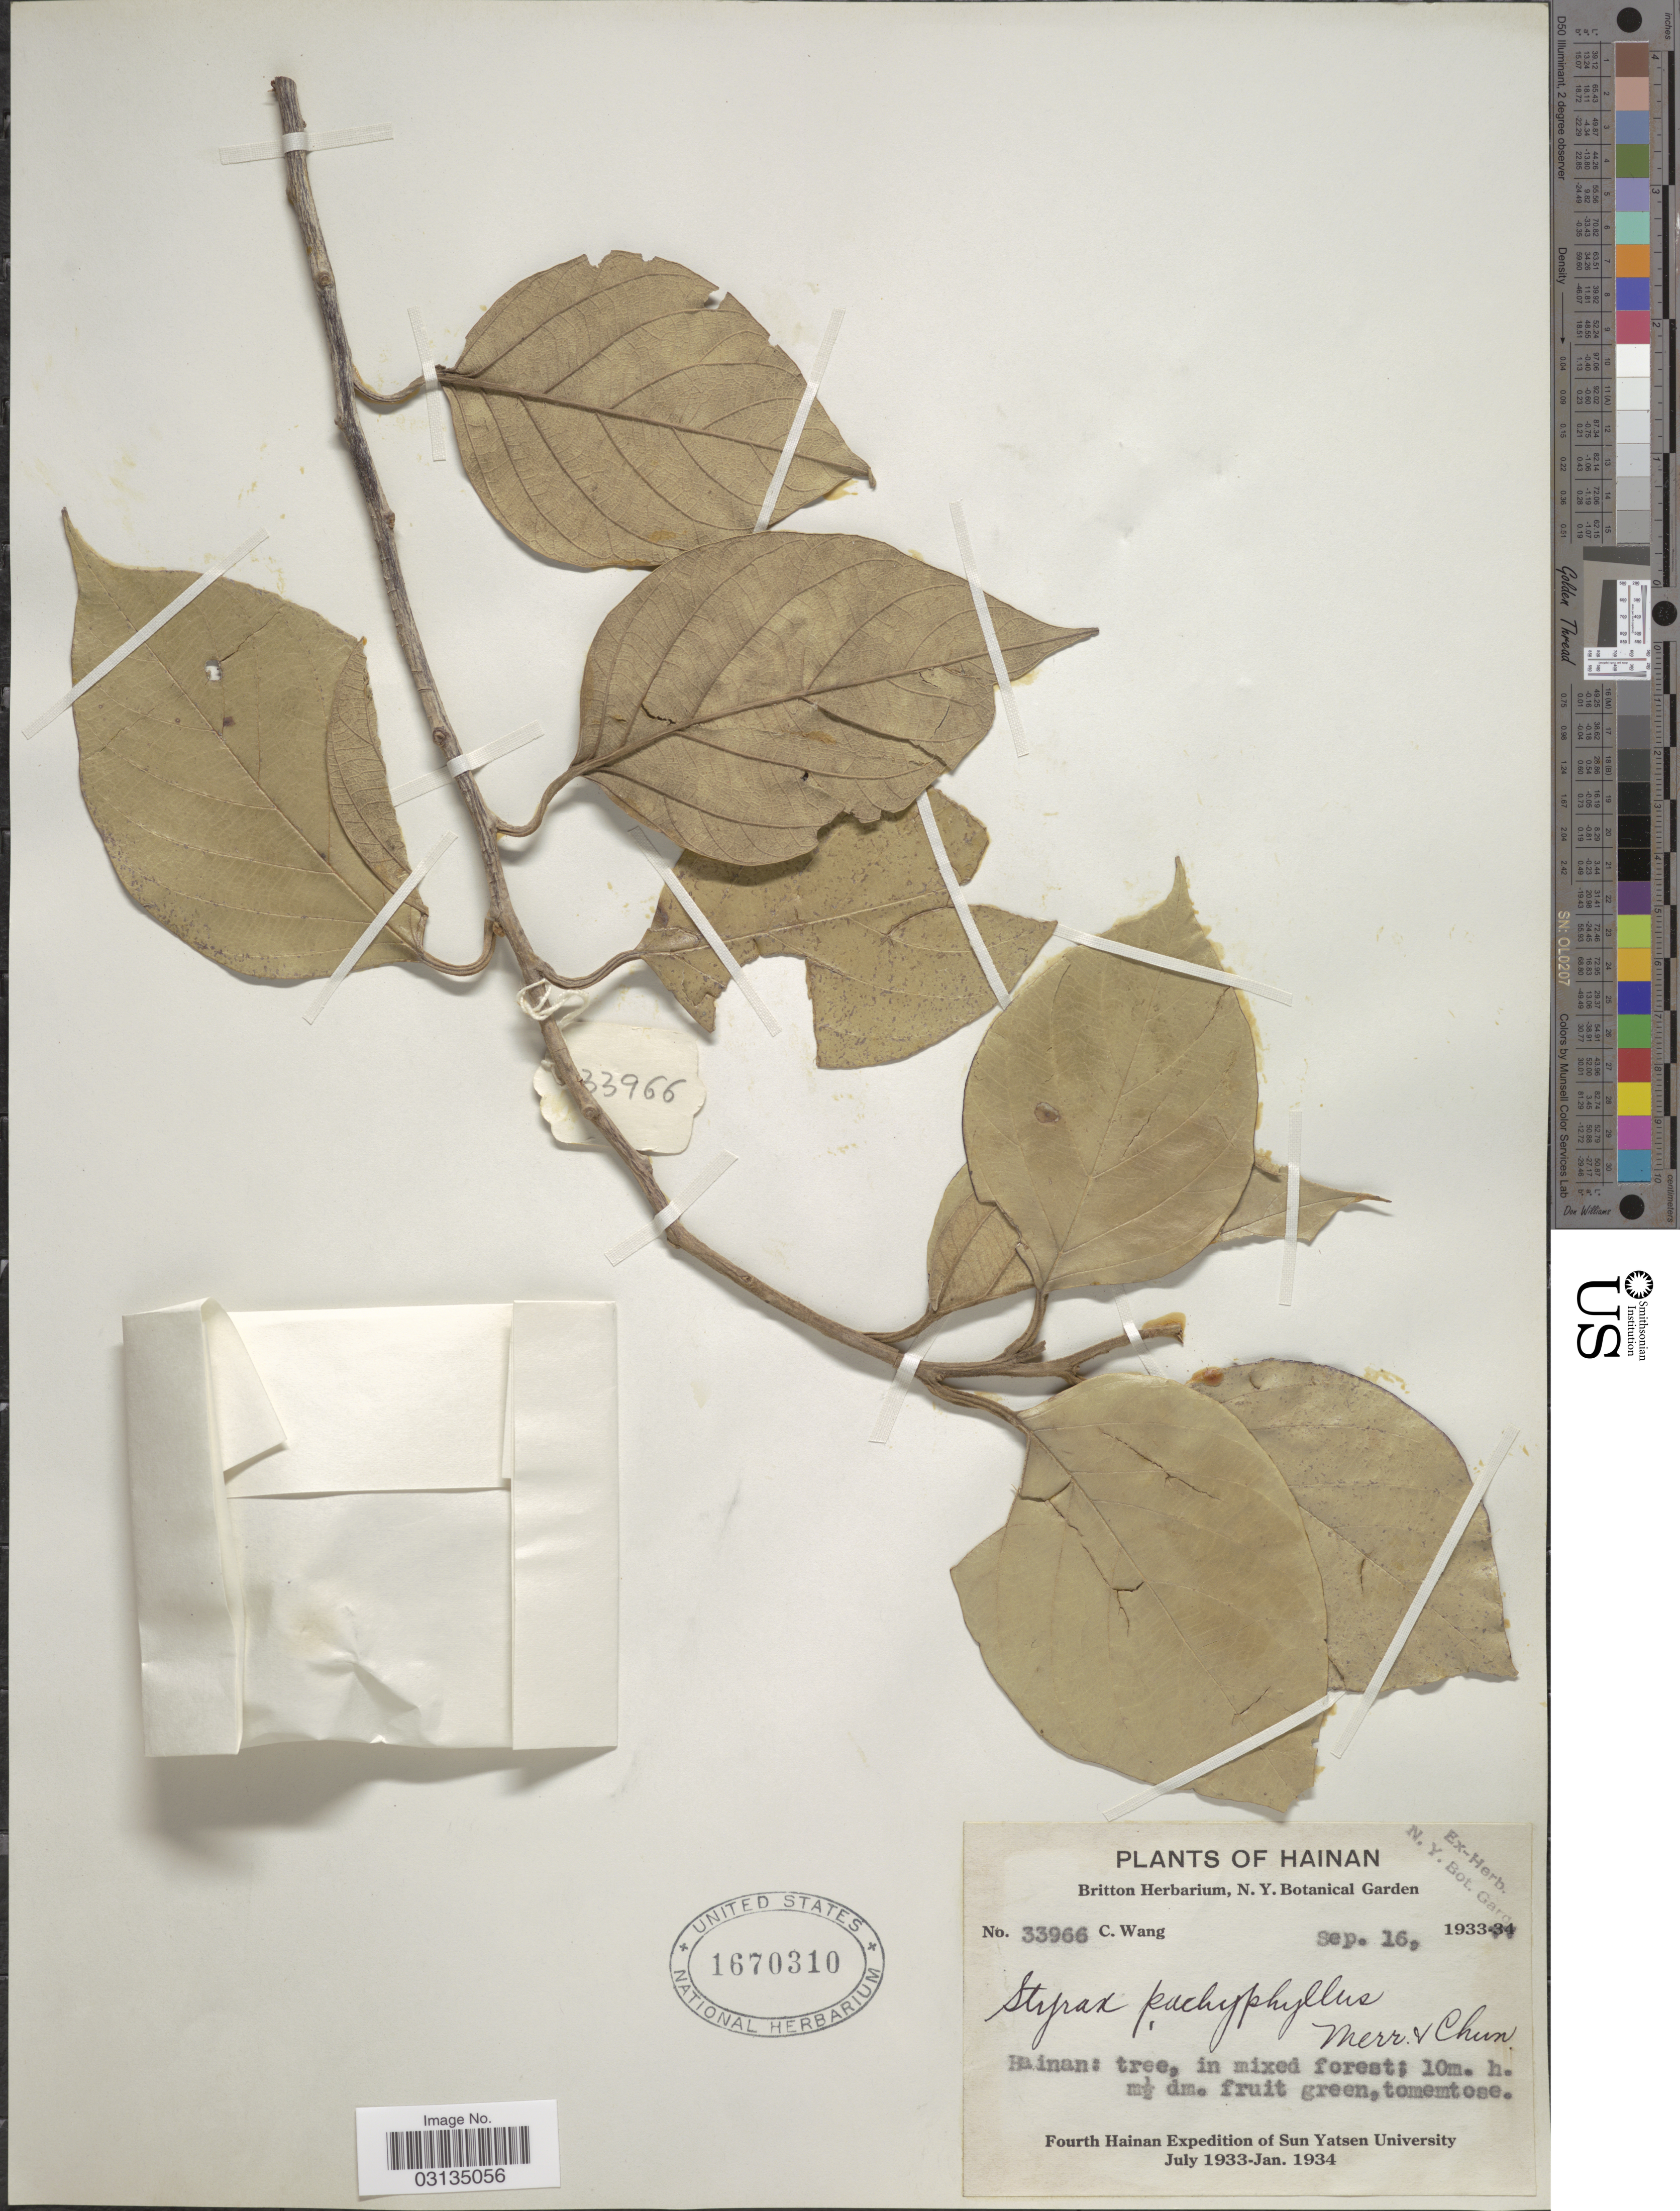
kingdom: Plantae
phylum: Tracheophyta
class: Magnoliopsida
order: Ericales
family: Styracaceae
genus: Styrax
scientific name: Styrax pachyphyllus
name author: Merr. & Chun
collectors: C. Wang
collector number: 33966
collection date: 1933-09-16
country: China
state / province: Hainan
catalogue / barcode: US 1670310